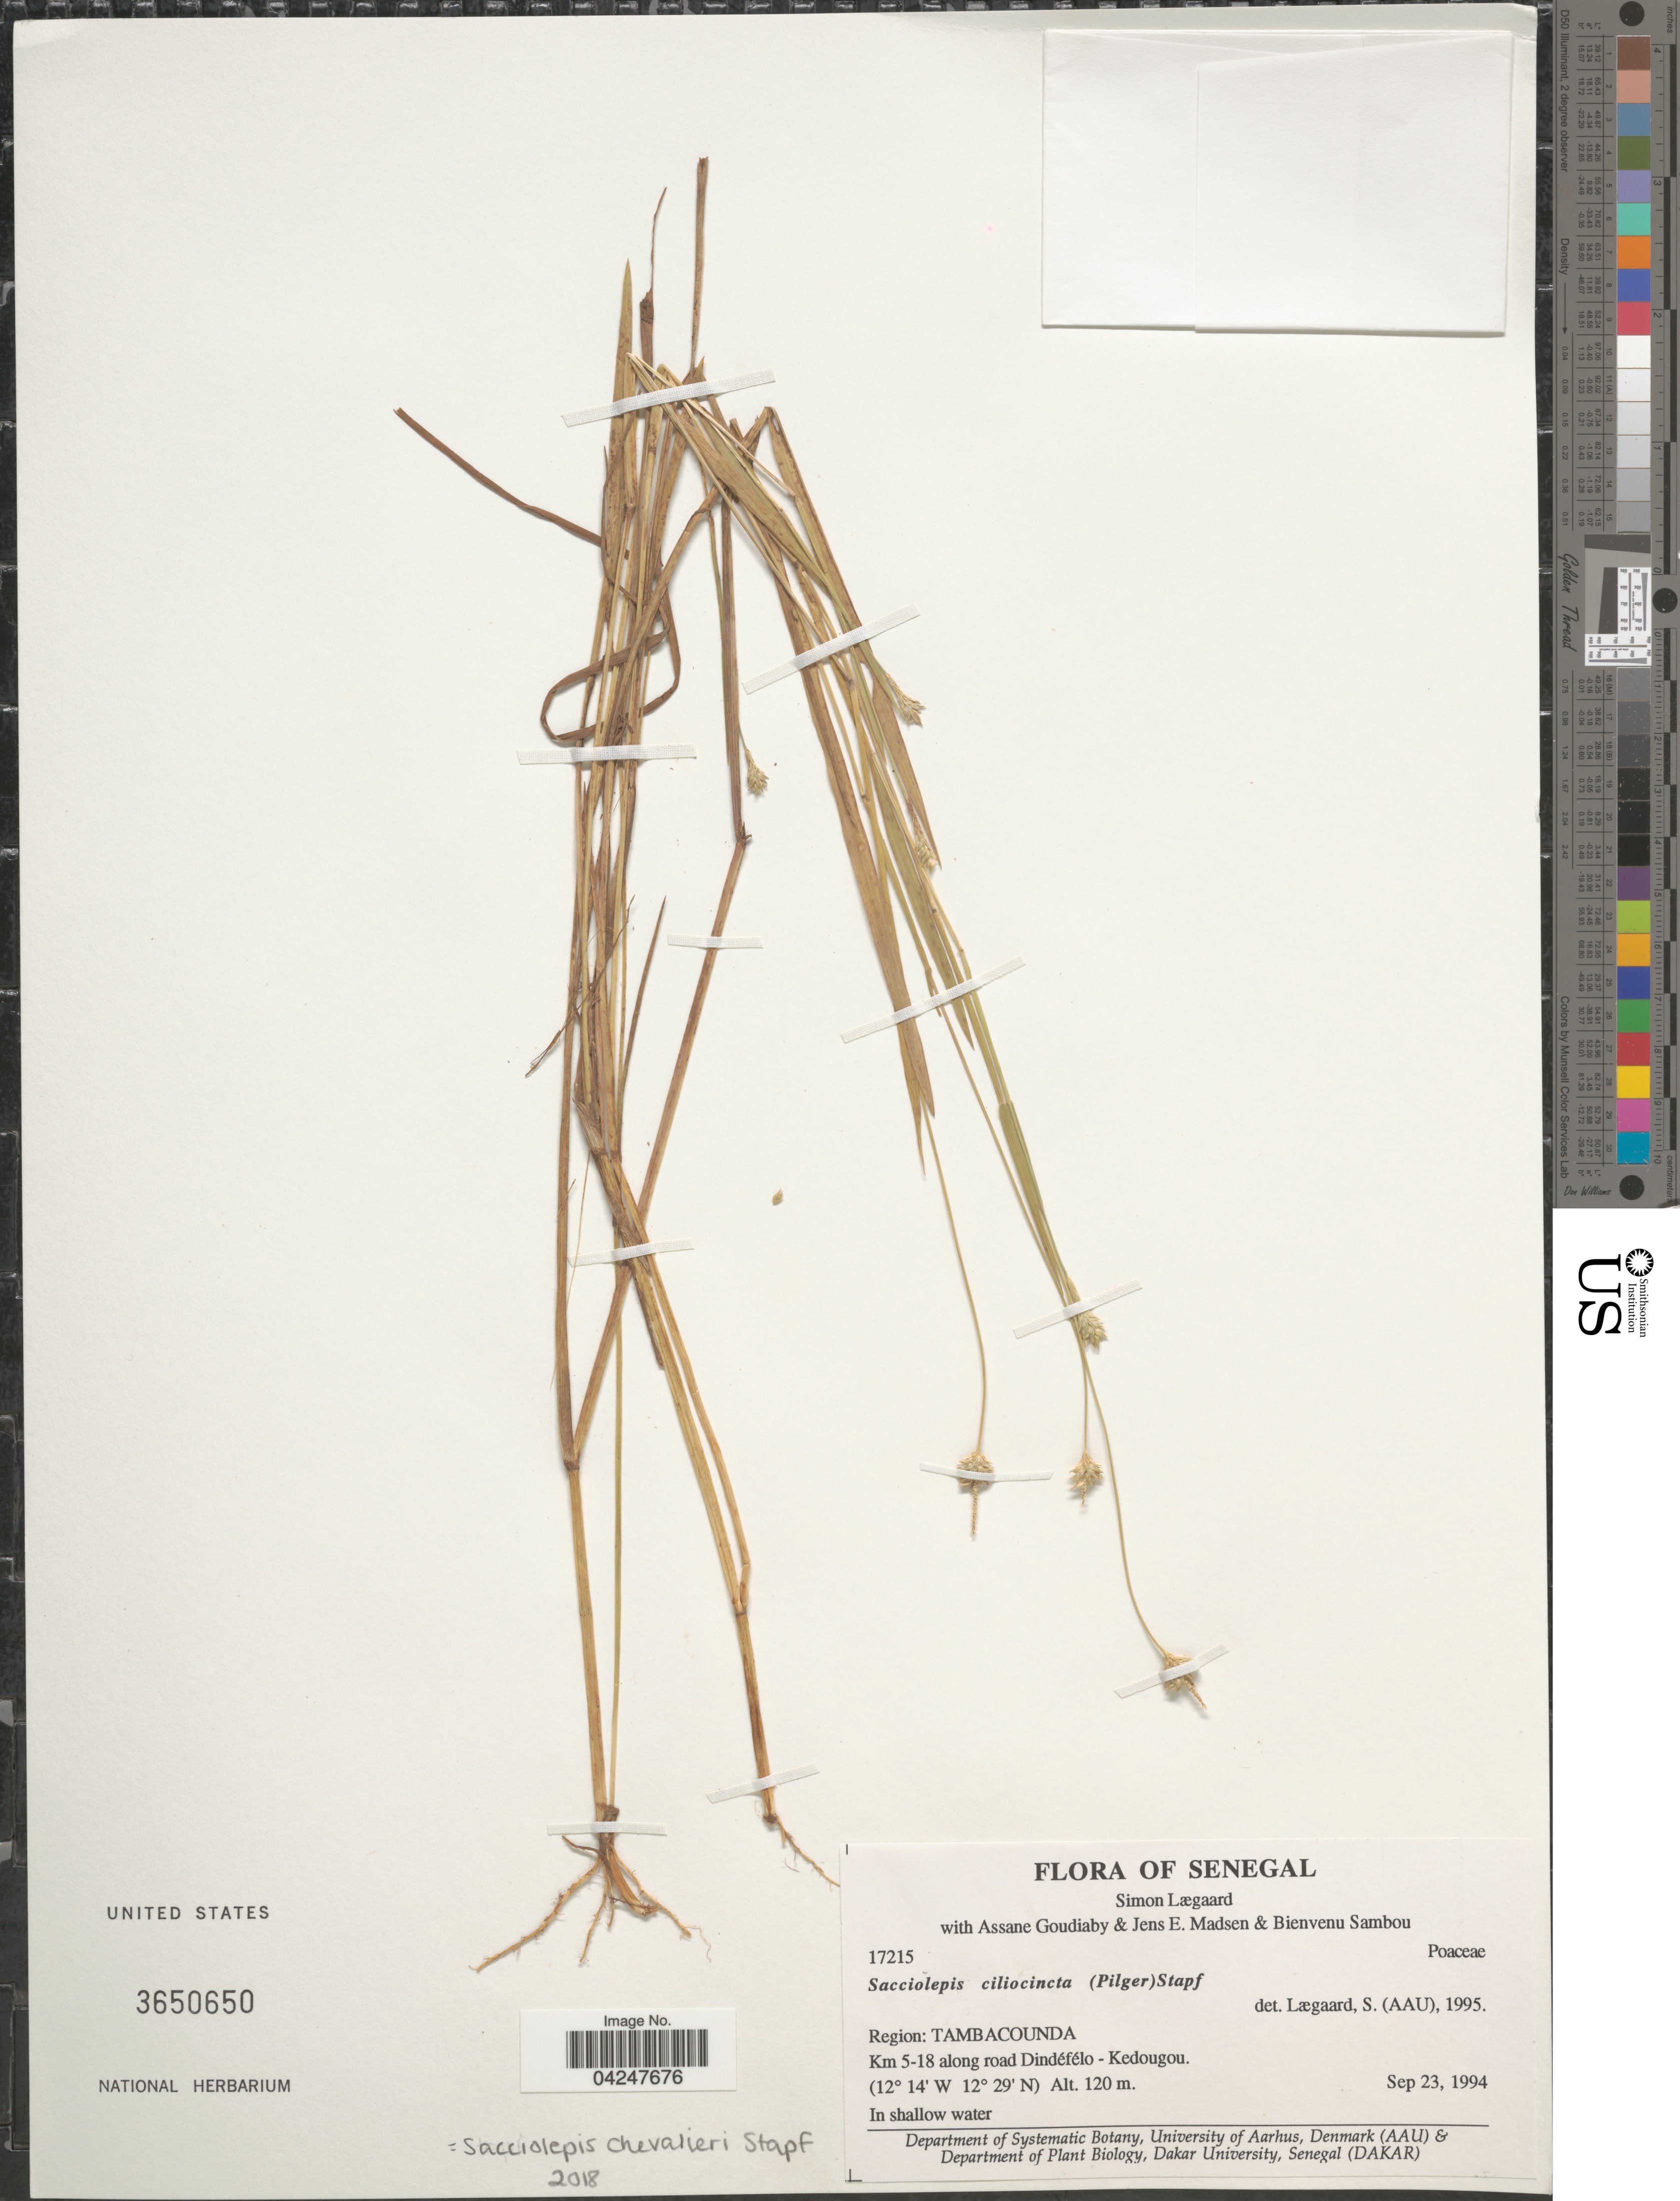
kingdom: Plantae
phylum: Tracheophyta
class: Liliopsida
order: Poales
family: Poaceae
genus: Sacciolepis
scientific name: Sacciolepis chevalieri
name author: Stapf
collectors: S. Lægaard, A. Goudiaby, J. E. Madsen & B. Sambou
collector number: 17215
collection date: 1994-09-23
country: Senegal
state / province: Tambacounda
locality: Region: Tambacounda. Km 5-18 along road Dindéfélo-Kedougou. In shallow water.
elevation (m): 120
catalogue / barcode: US 3650650